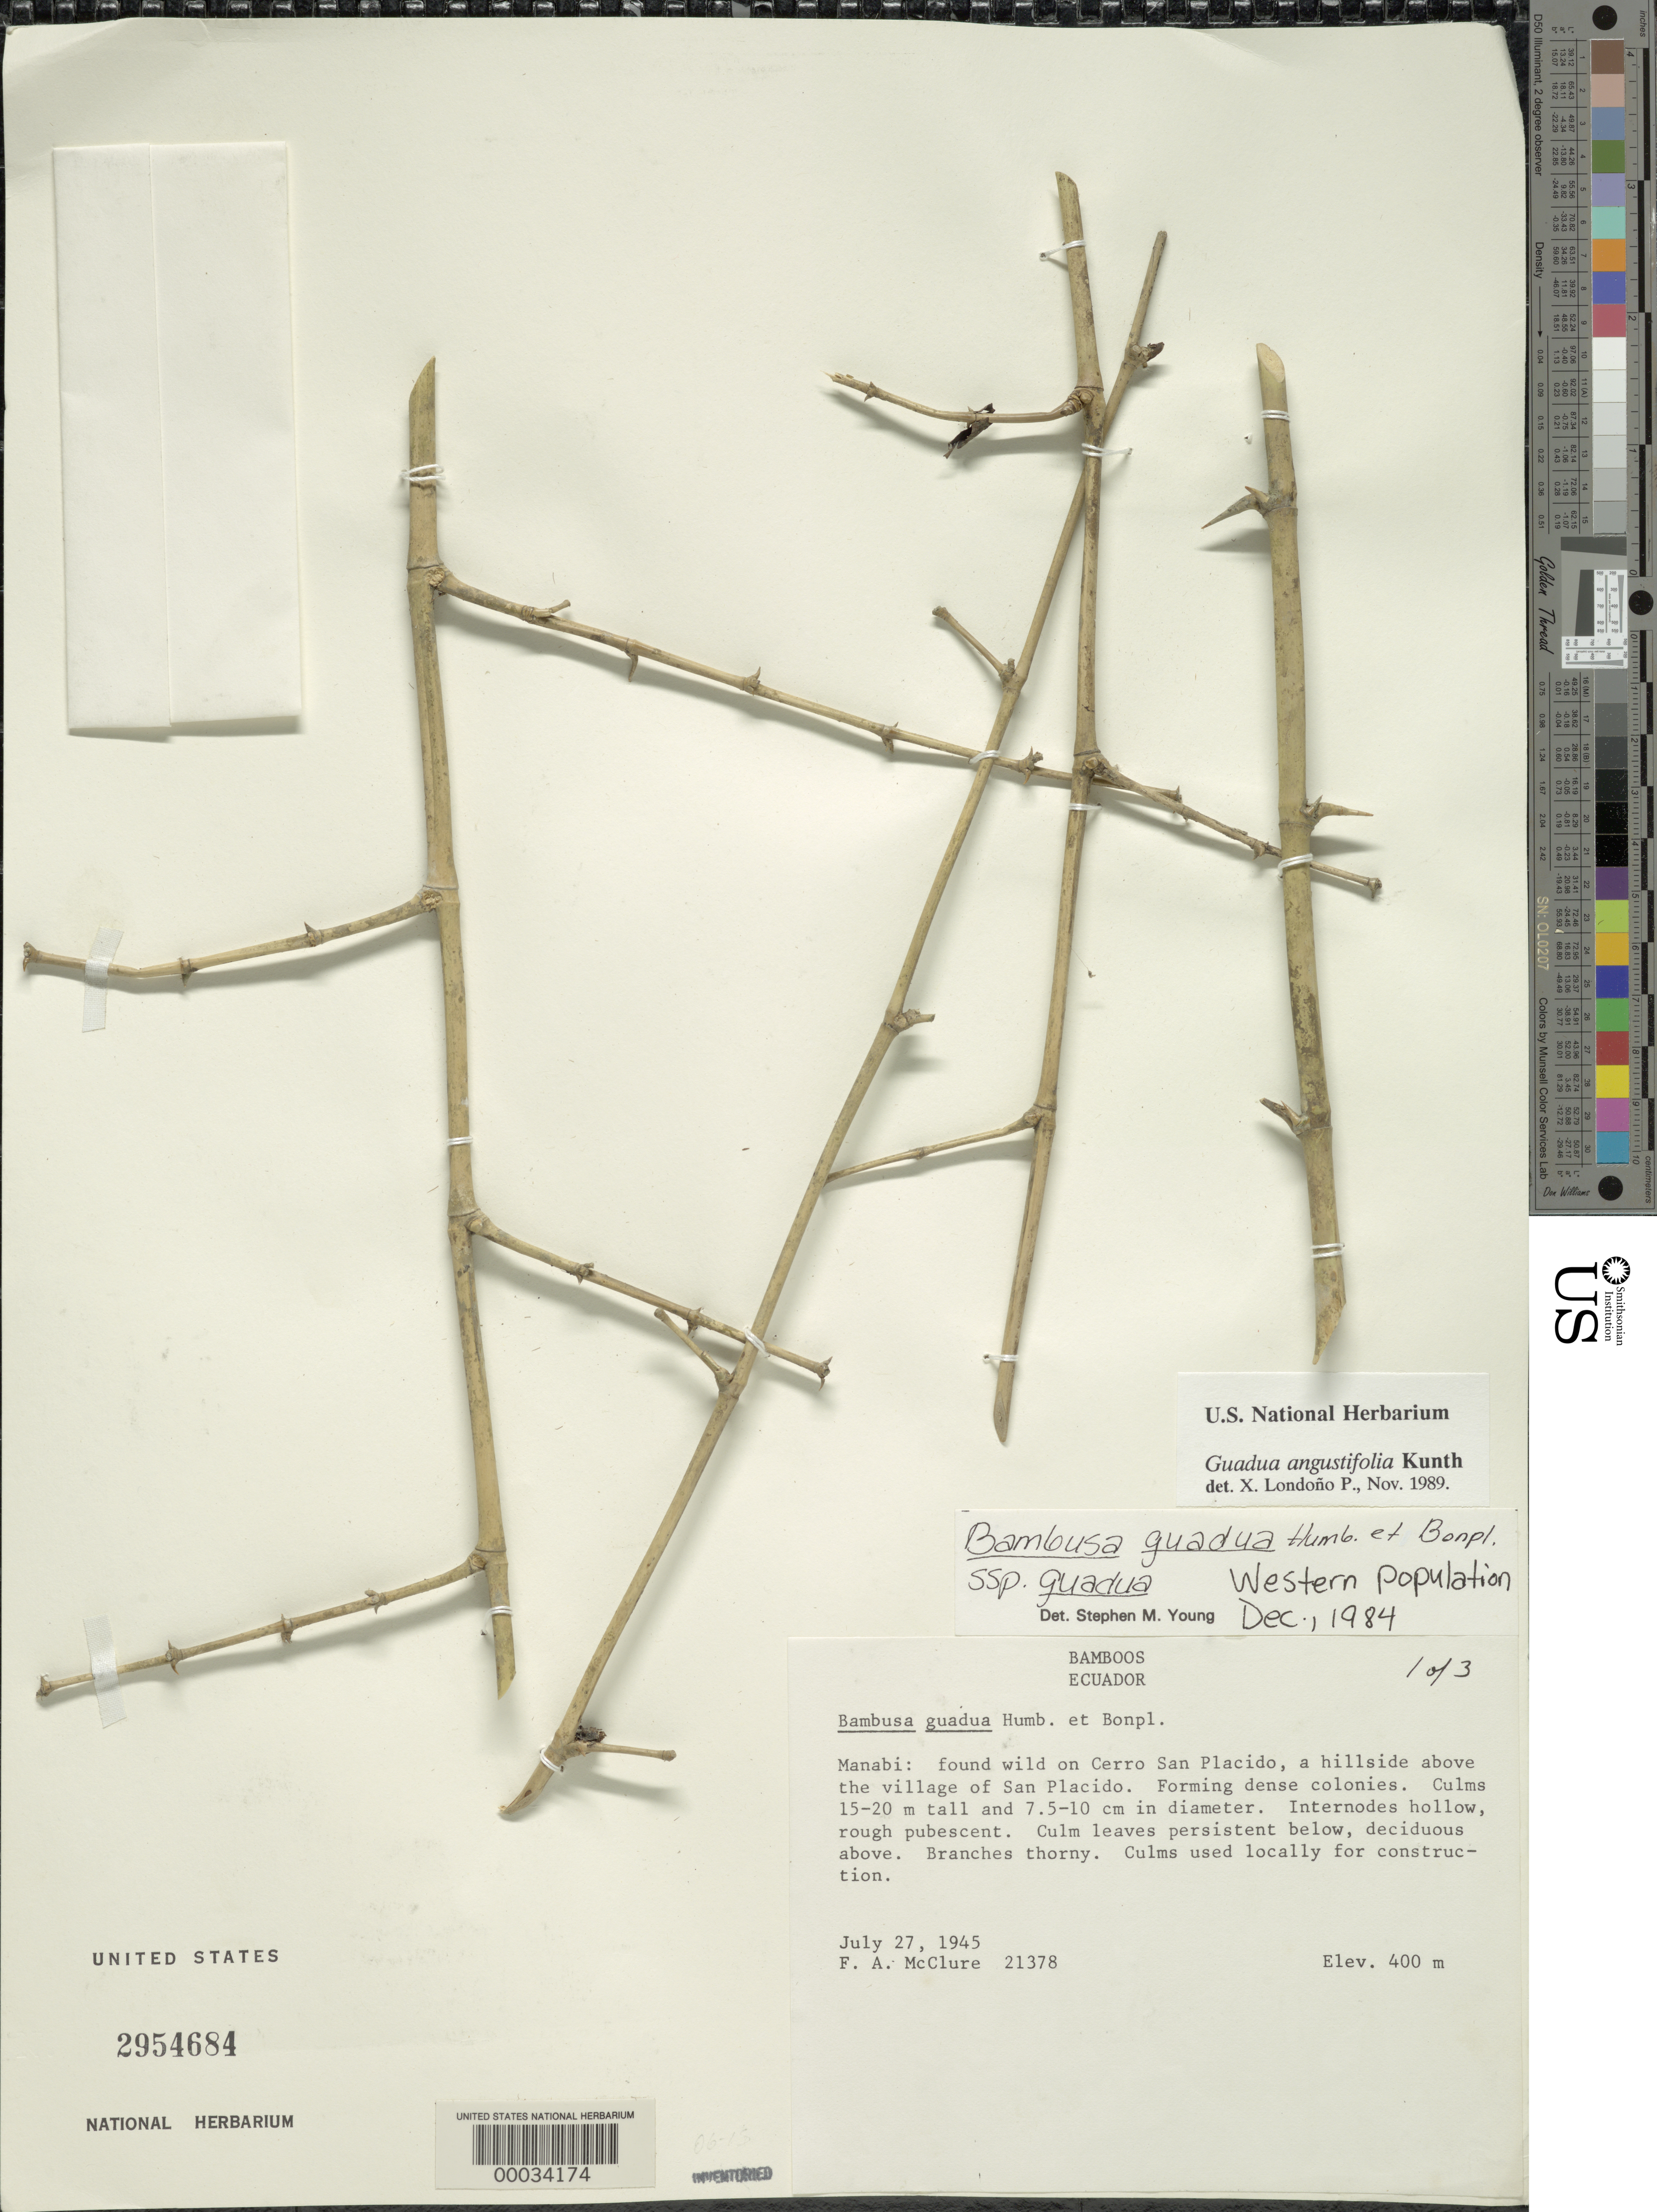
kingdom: Plantae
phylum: Tracheophyta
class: Liliopsida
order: Poales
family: Poaceae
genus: Guadua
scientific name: Guadua angustifolia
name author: Kunth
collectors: F. A. McClure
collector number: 21378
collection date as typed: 27 Jul 1945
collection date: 1945-07-27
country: Ecuador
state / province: Manabí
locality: Found wild on Cerro San Placido, a hillside above the village of San Placido.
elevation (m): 400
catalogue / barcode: US 2954684